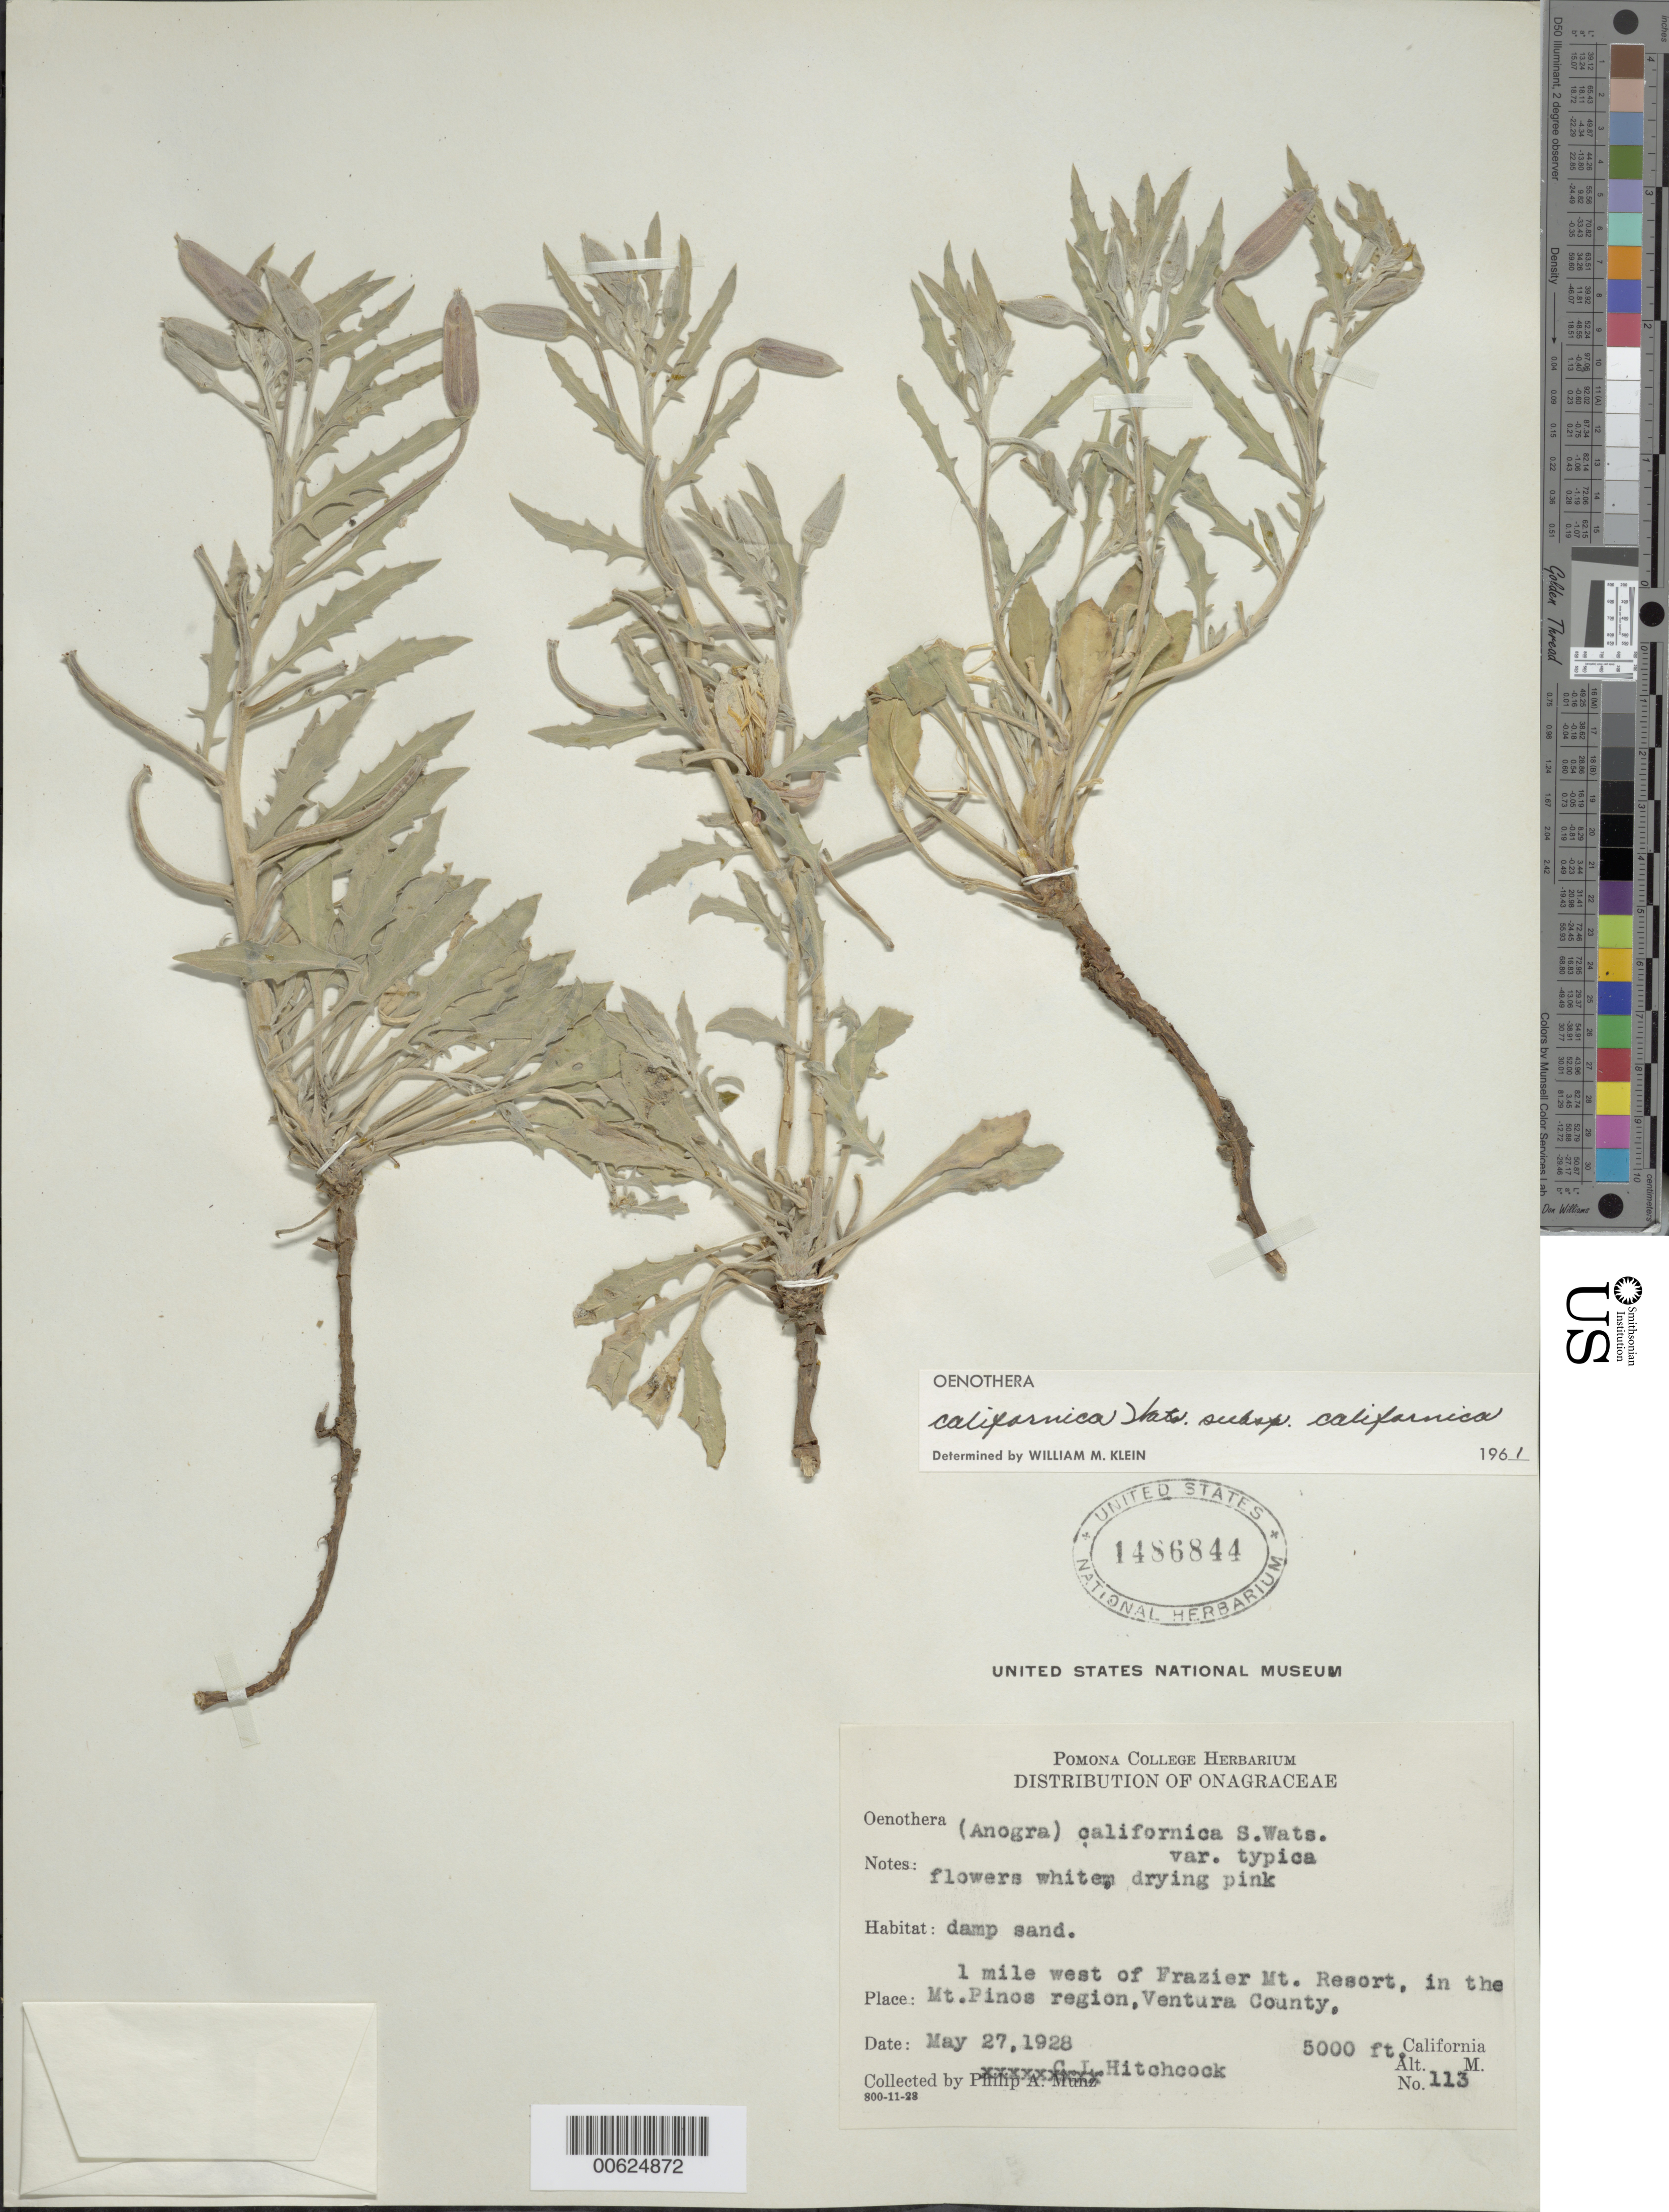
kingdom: Plantae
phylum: Tracheophyta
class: Magnoliopsida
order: Myrtales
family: Onagraceae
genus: Oenothera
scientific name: Oenothera avita subsp. californica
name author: (S. Watson) W.L. Wagner & Gandhi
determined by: Wagner, W. L., (BOT), Smithsonian Institution - National Museum of Natural History (UNITED STATES)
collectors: A. S. Hitchcock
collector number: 113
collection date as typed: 27 May 1928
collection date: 1928-05-27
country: United States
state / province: California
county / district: Ventura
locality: W of Frazier Mt. Resort, in the Mt. Pinos region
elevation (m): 1524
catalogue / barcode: US 1486844